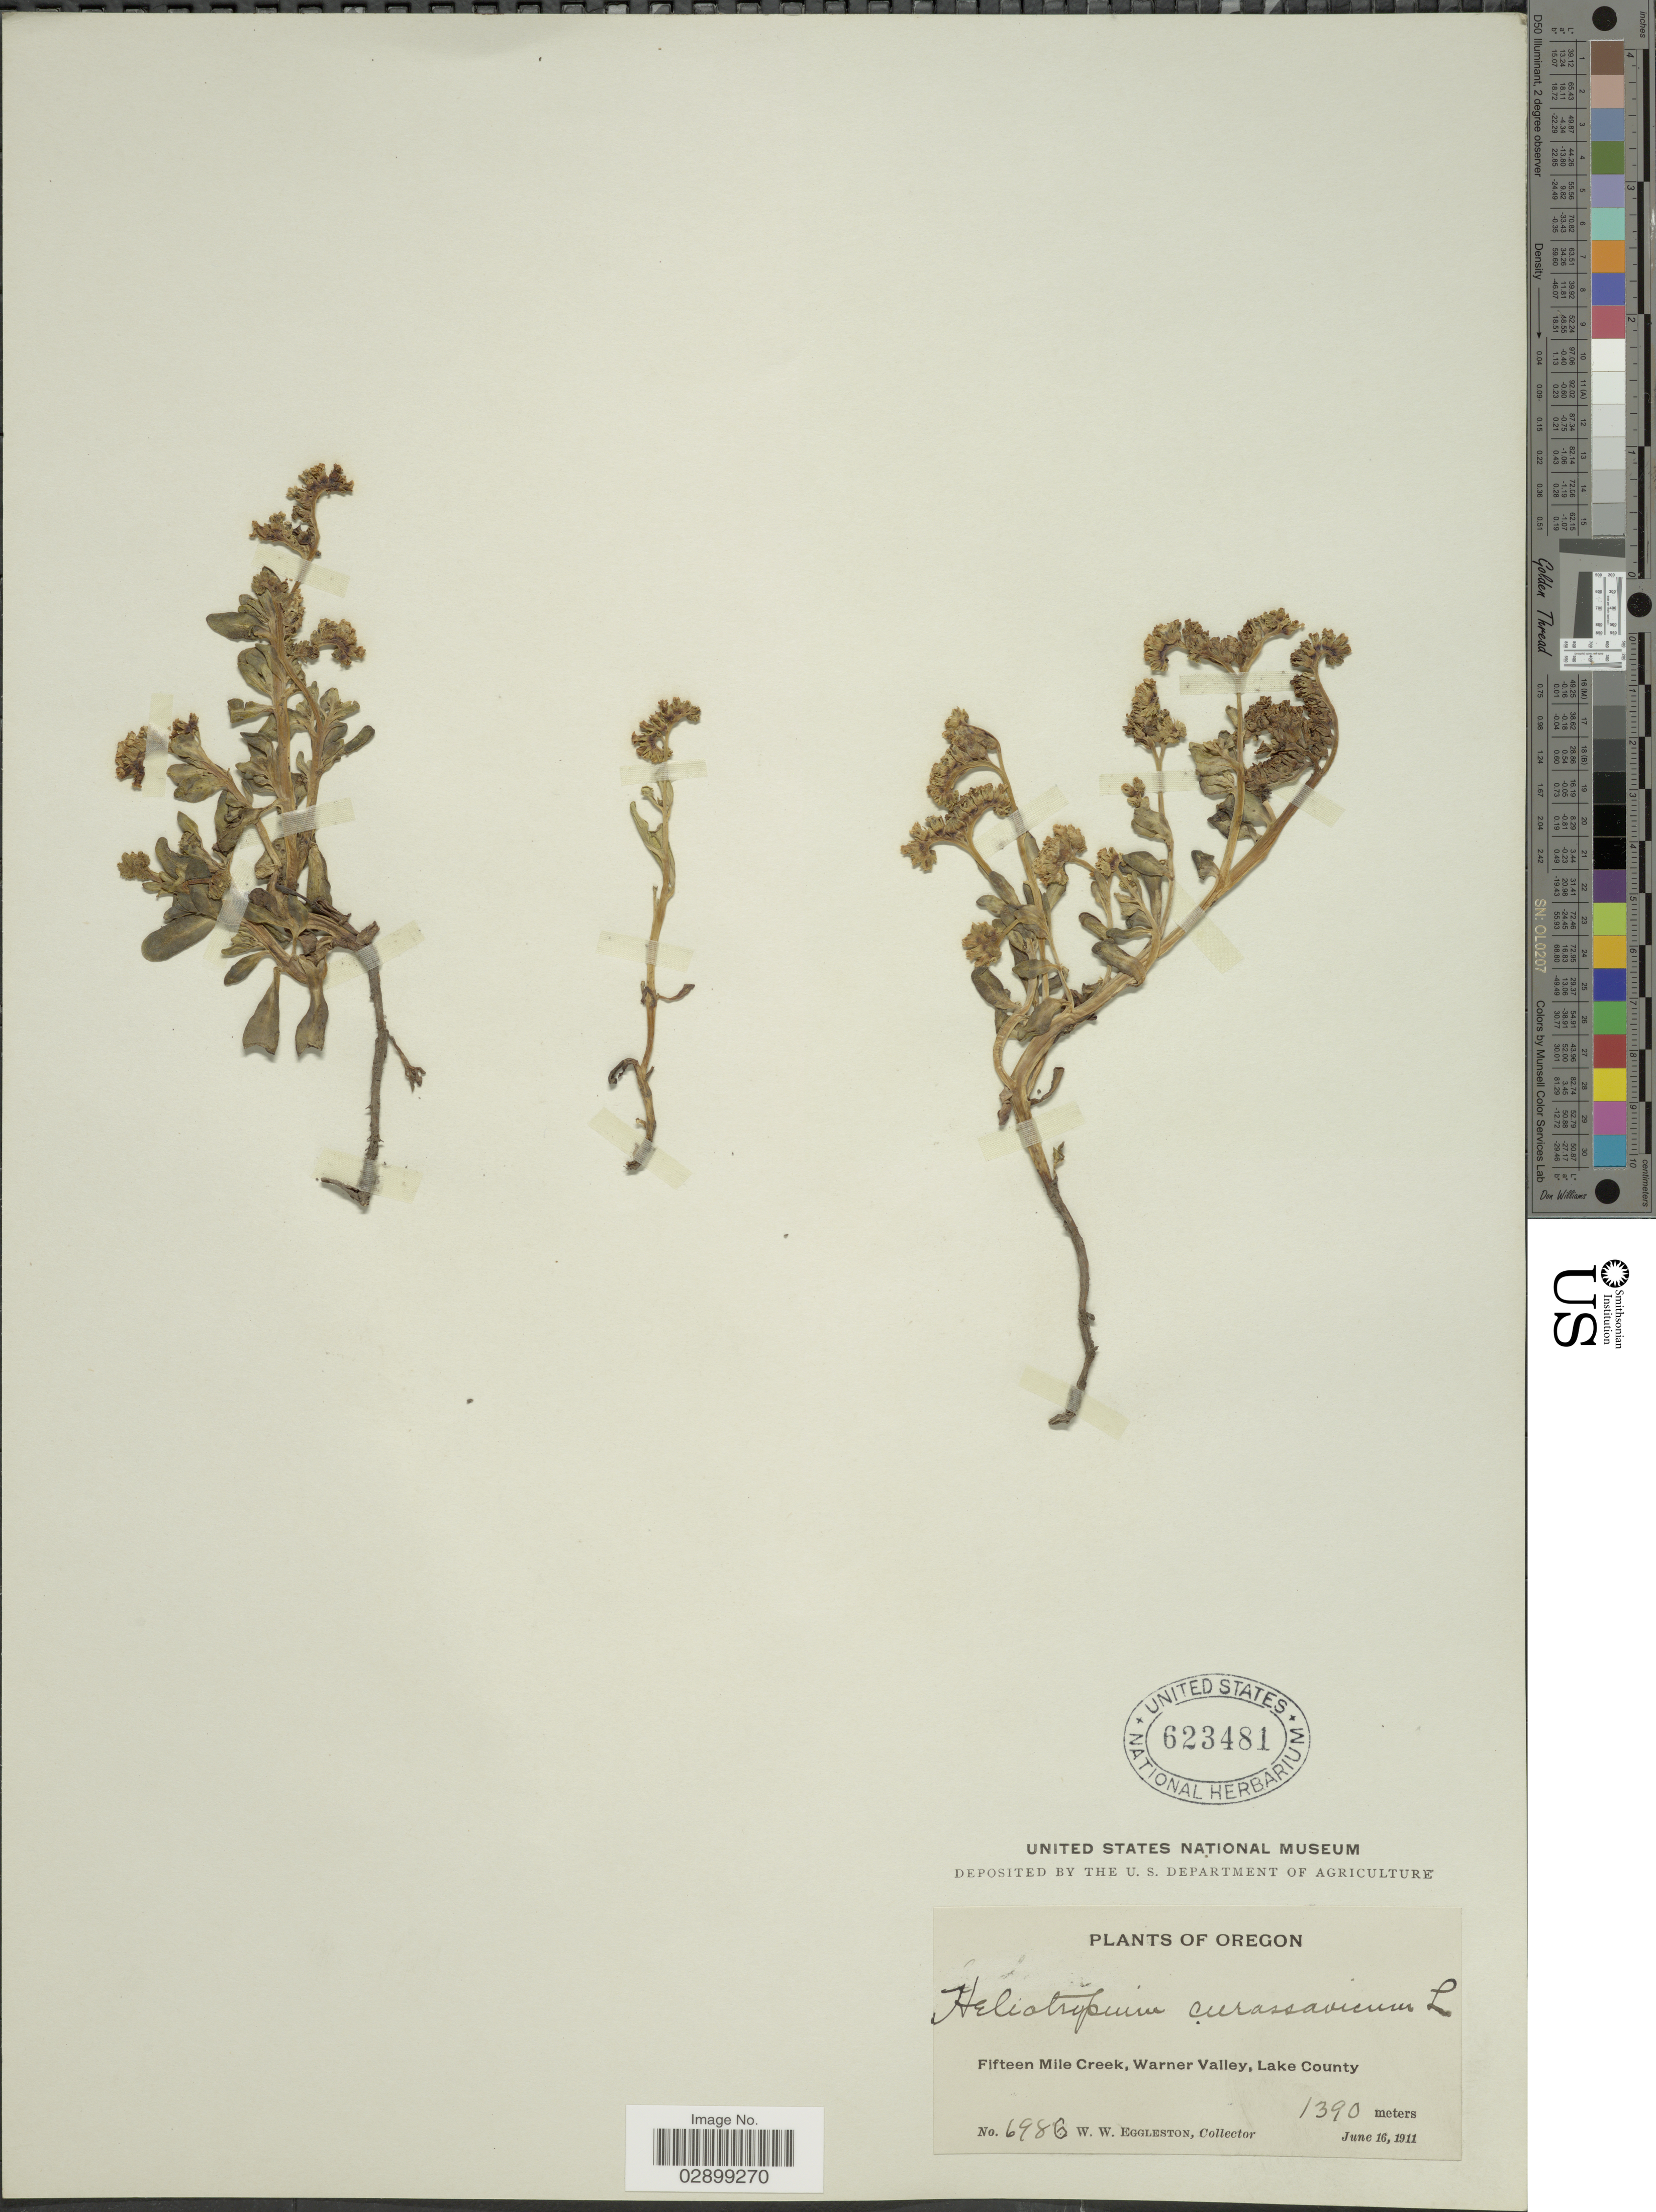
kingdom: Plantae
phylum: Tracheophyta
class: Magnoliopsida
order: Boraginales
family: Heliotropiaceae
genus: Heliotropium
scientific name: Heliotropium curassavicum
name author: L.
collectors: W. W. Eggleston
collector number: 6986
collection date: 1911-06-16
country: United States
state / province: Oregon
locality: Fifteen Mile Creek, Warner Valley, Lake County.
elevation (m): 1390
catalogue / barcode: US 623481